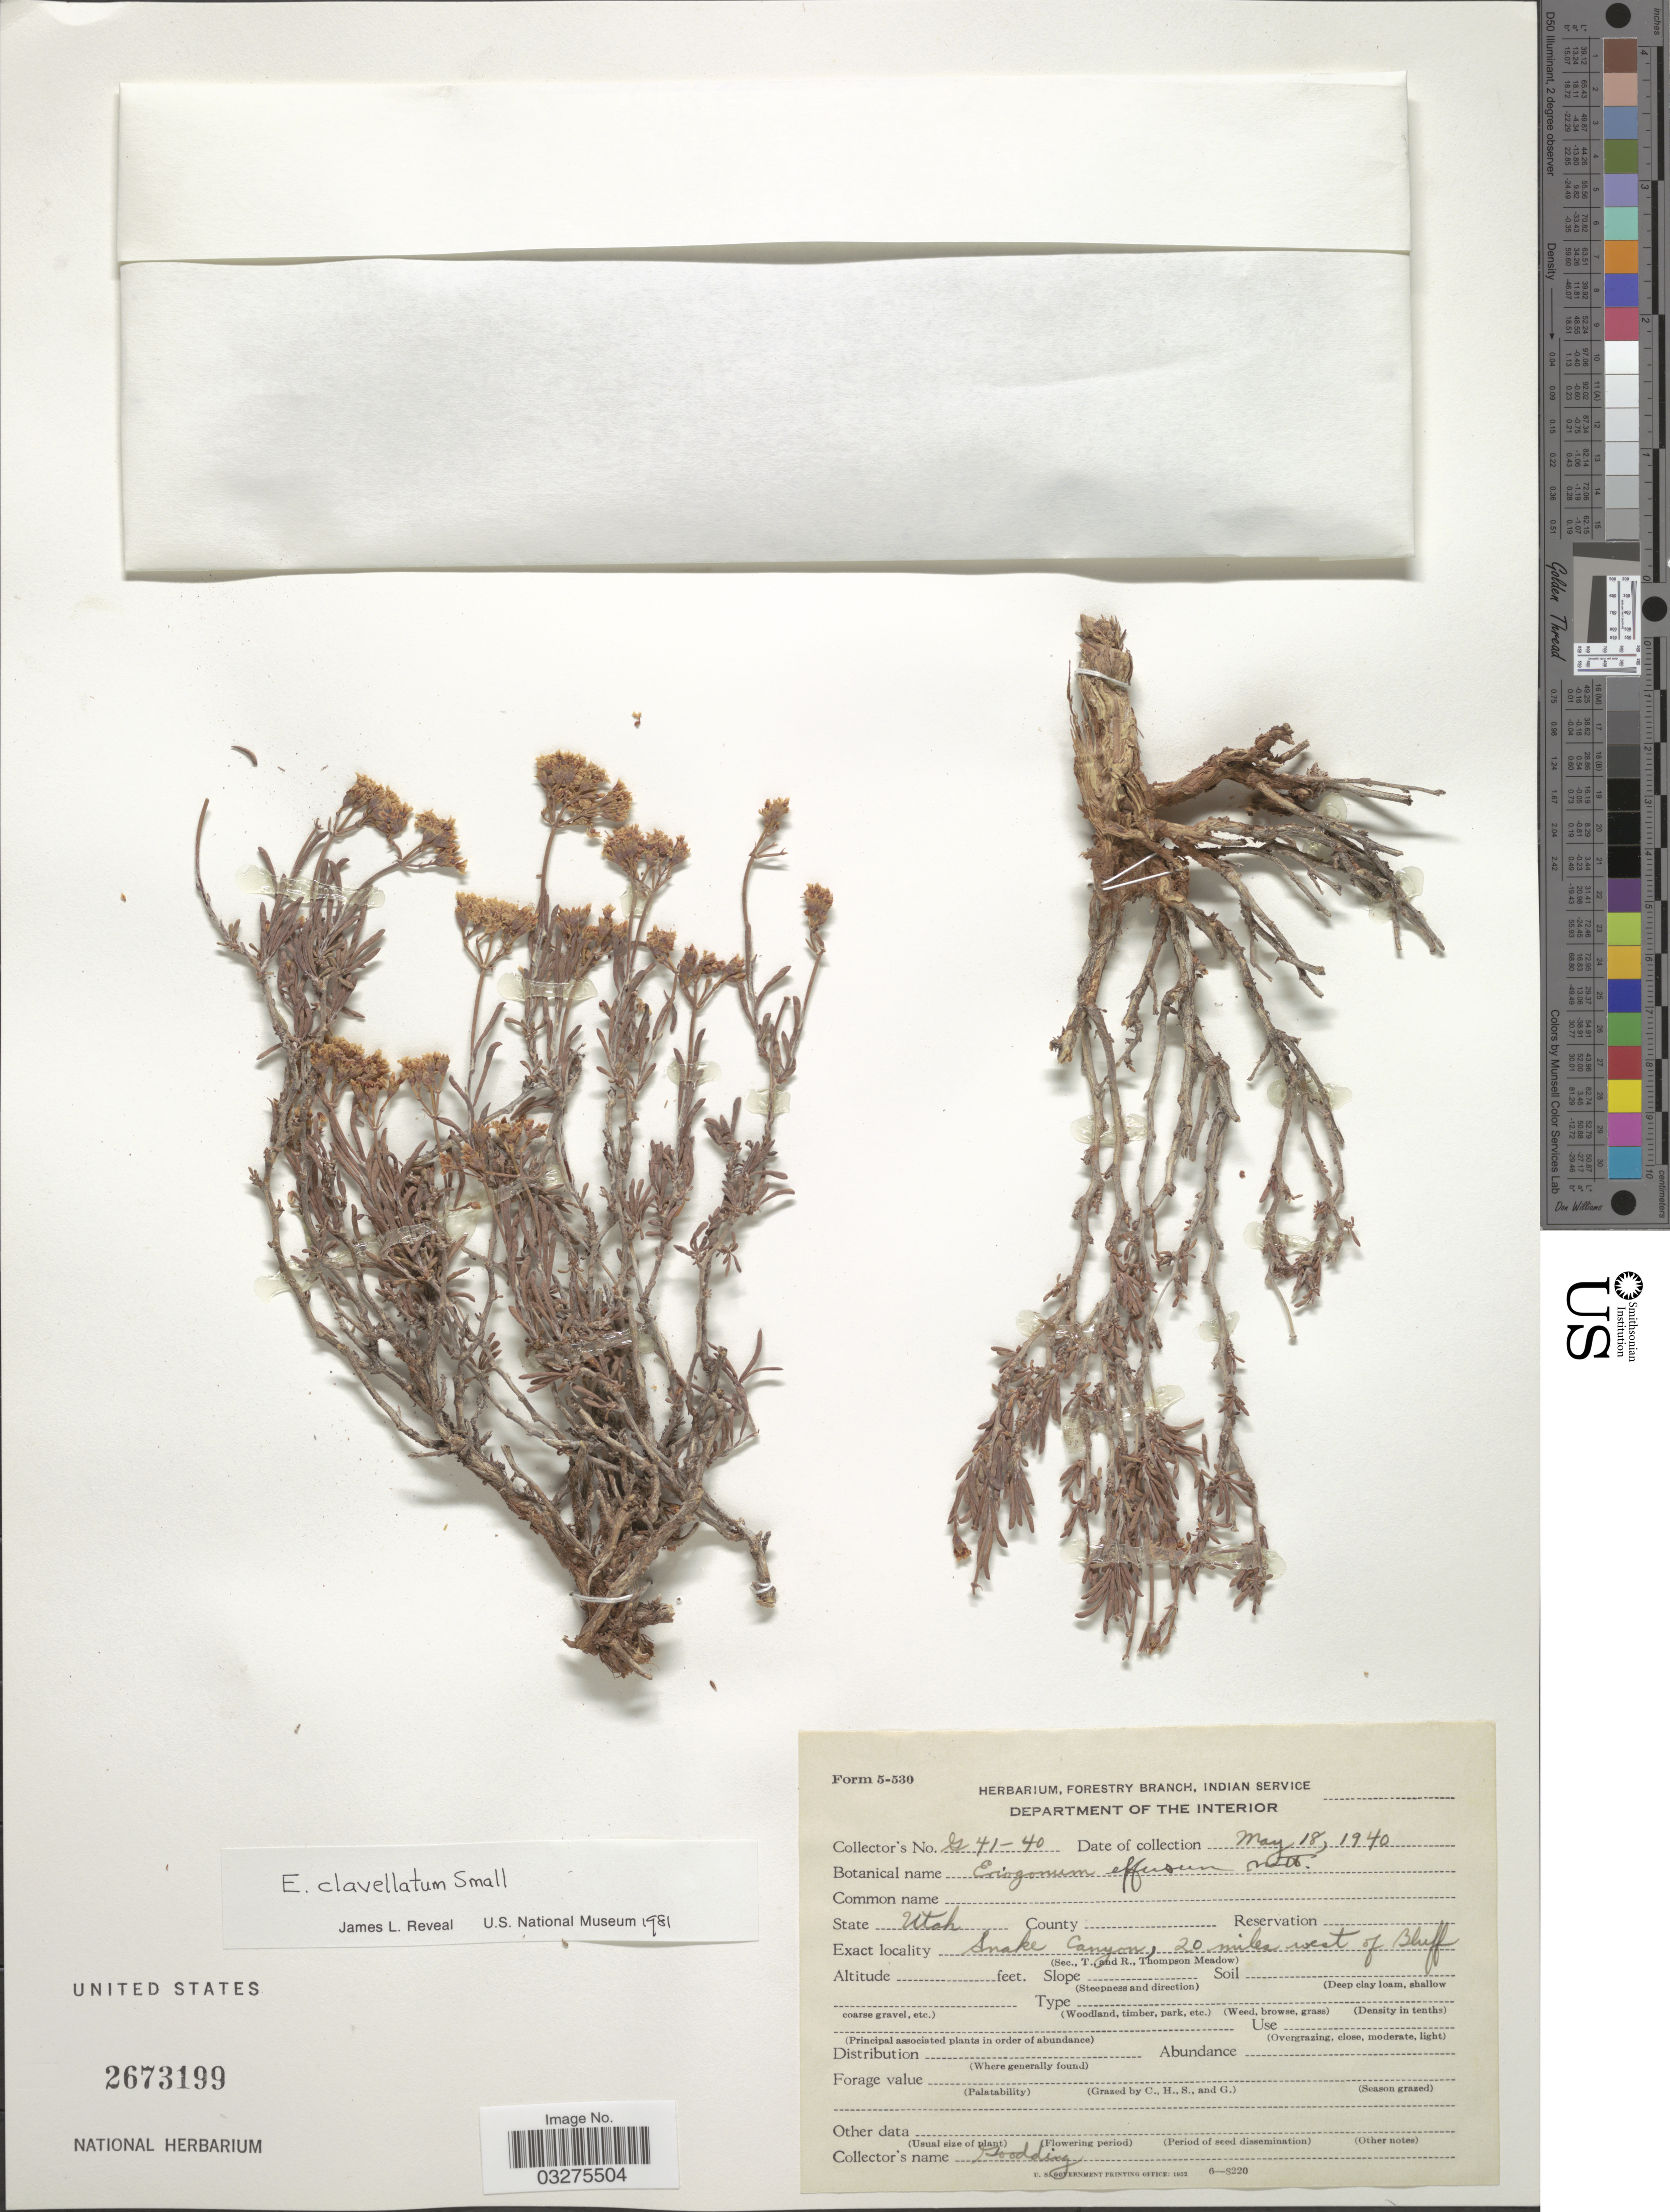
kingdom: Plantae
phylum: Tracheophyta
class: Magnoliopsida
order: Caryophyllales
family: Polygonaceae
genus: Eriogonum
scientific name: Eriogonum clavellatum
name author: Small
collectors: Goodding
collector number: G 41-40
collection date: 1940-05-18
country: United States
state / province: Utah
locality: Snake Canyon, 20 miles west of Bluff.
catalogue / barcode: US 2673199